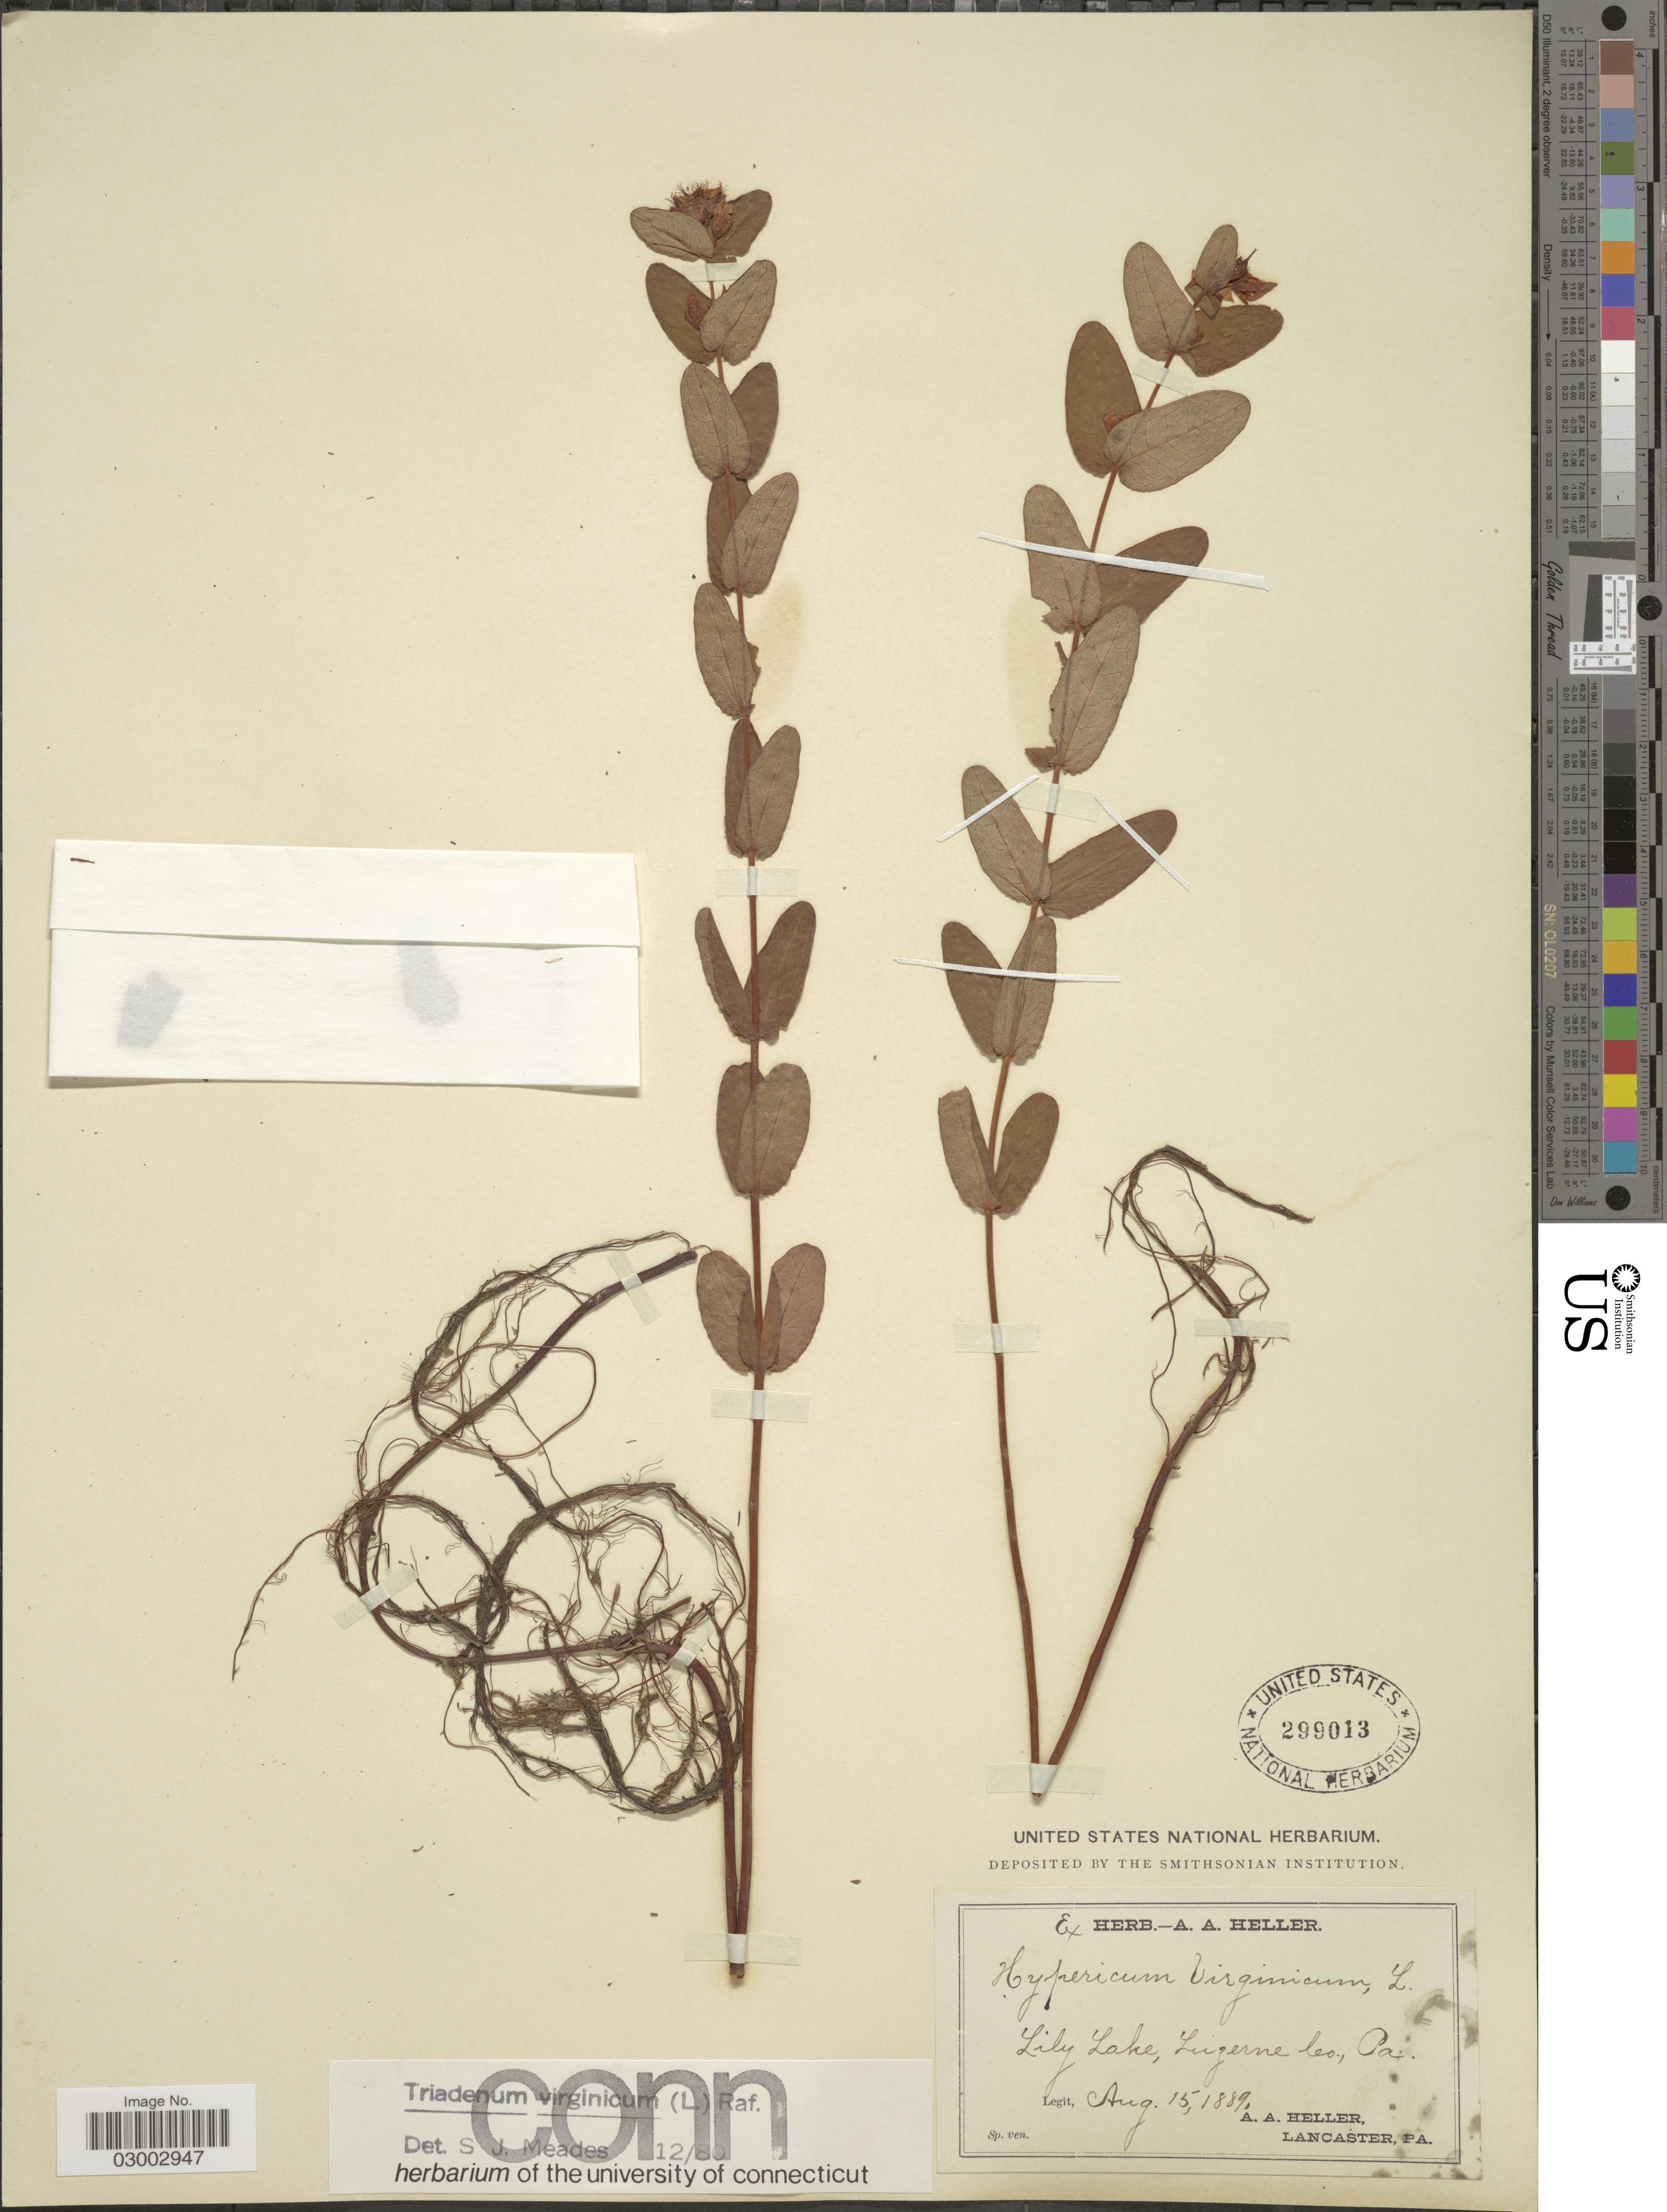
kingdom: Plantae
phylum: Tracheophyta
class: Magnoliopsida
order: Malpighiales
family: Hypericaceae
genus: Hypericum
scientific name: Hypericum virginicum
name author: L.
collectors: A. A. Heller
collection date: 1889-08-15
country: United States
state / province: Pennsylvania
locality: Lily Lake, Luzerne Co., Pa.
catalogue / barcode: US 299013